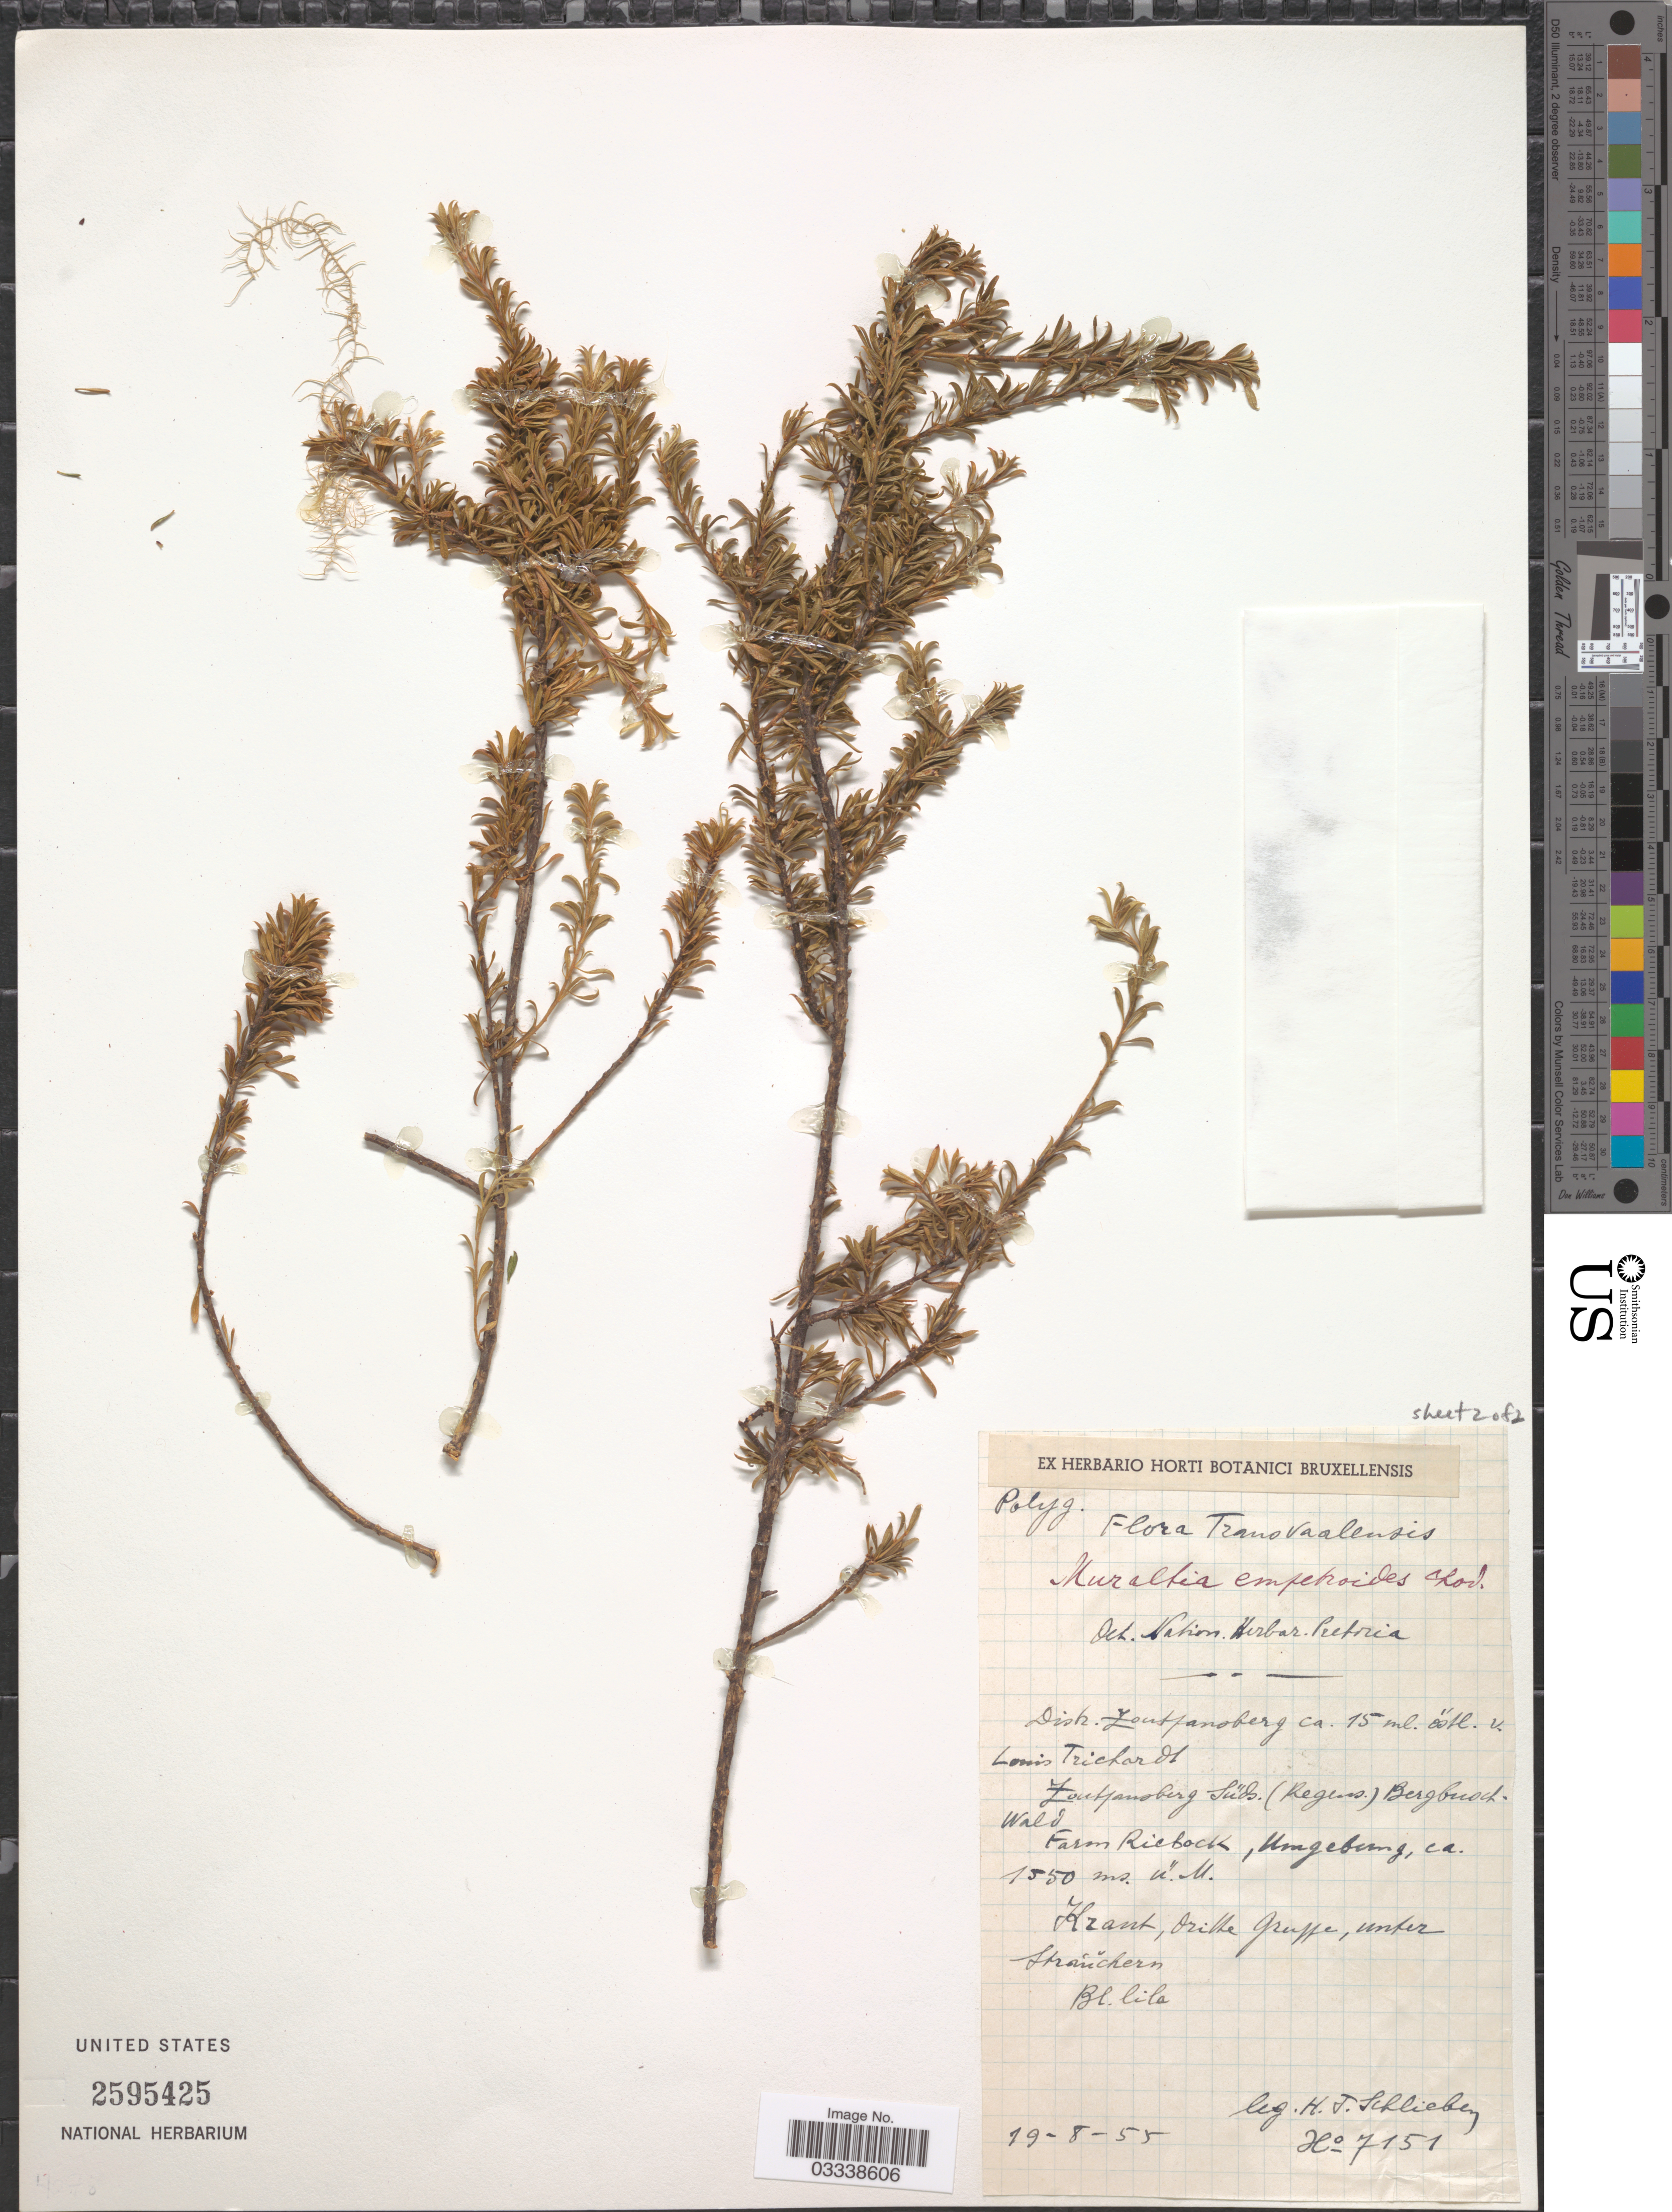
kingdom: Plantae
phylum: Tracheophyta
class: Magnoliopsida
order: Fabales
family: Polygalaceae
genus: Muraltia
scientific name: Muraltia empetroides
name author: Chodat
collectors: H. J. Schlieben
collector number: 7151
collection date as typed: Transcribed d/m/y: 19/8/55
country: South Africa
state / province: Limpopo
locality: Transvaalensis, Distr. Zoutpansberg ca. 15 ml. östl.v. Louis Trichardt. Zoutpansberg Süds (Regens.) Bergbuschwald Farm Riebock, Umgebung.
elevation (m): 1550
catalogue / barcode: US 2595425